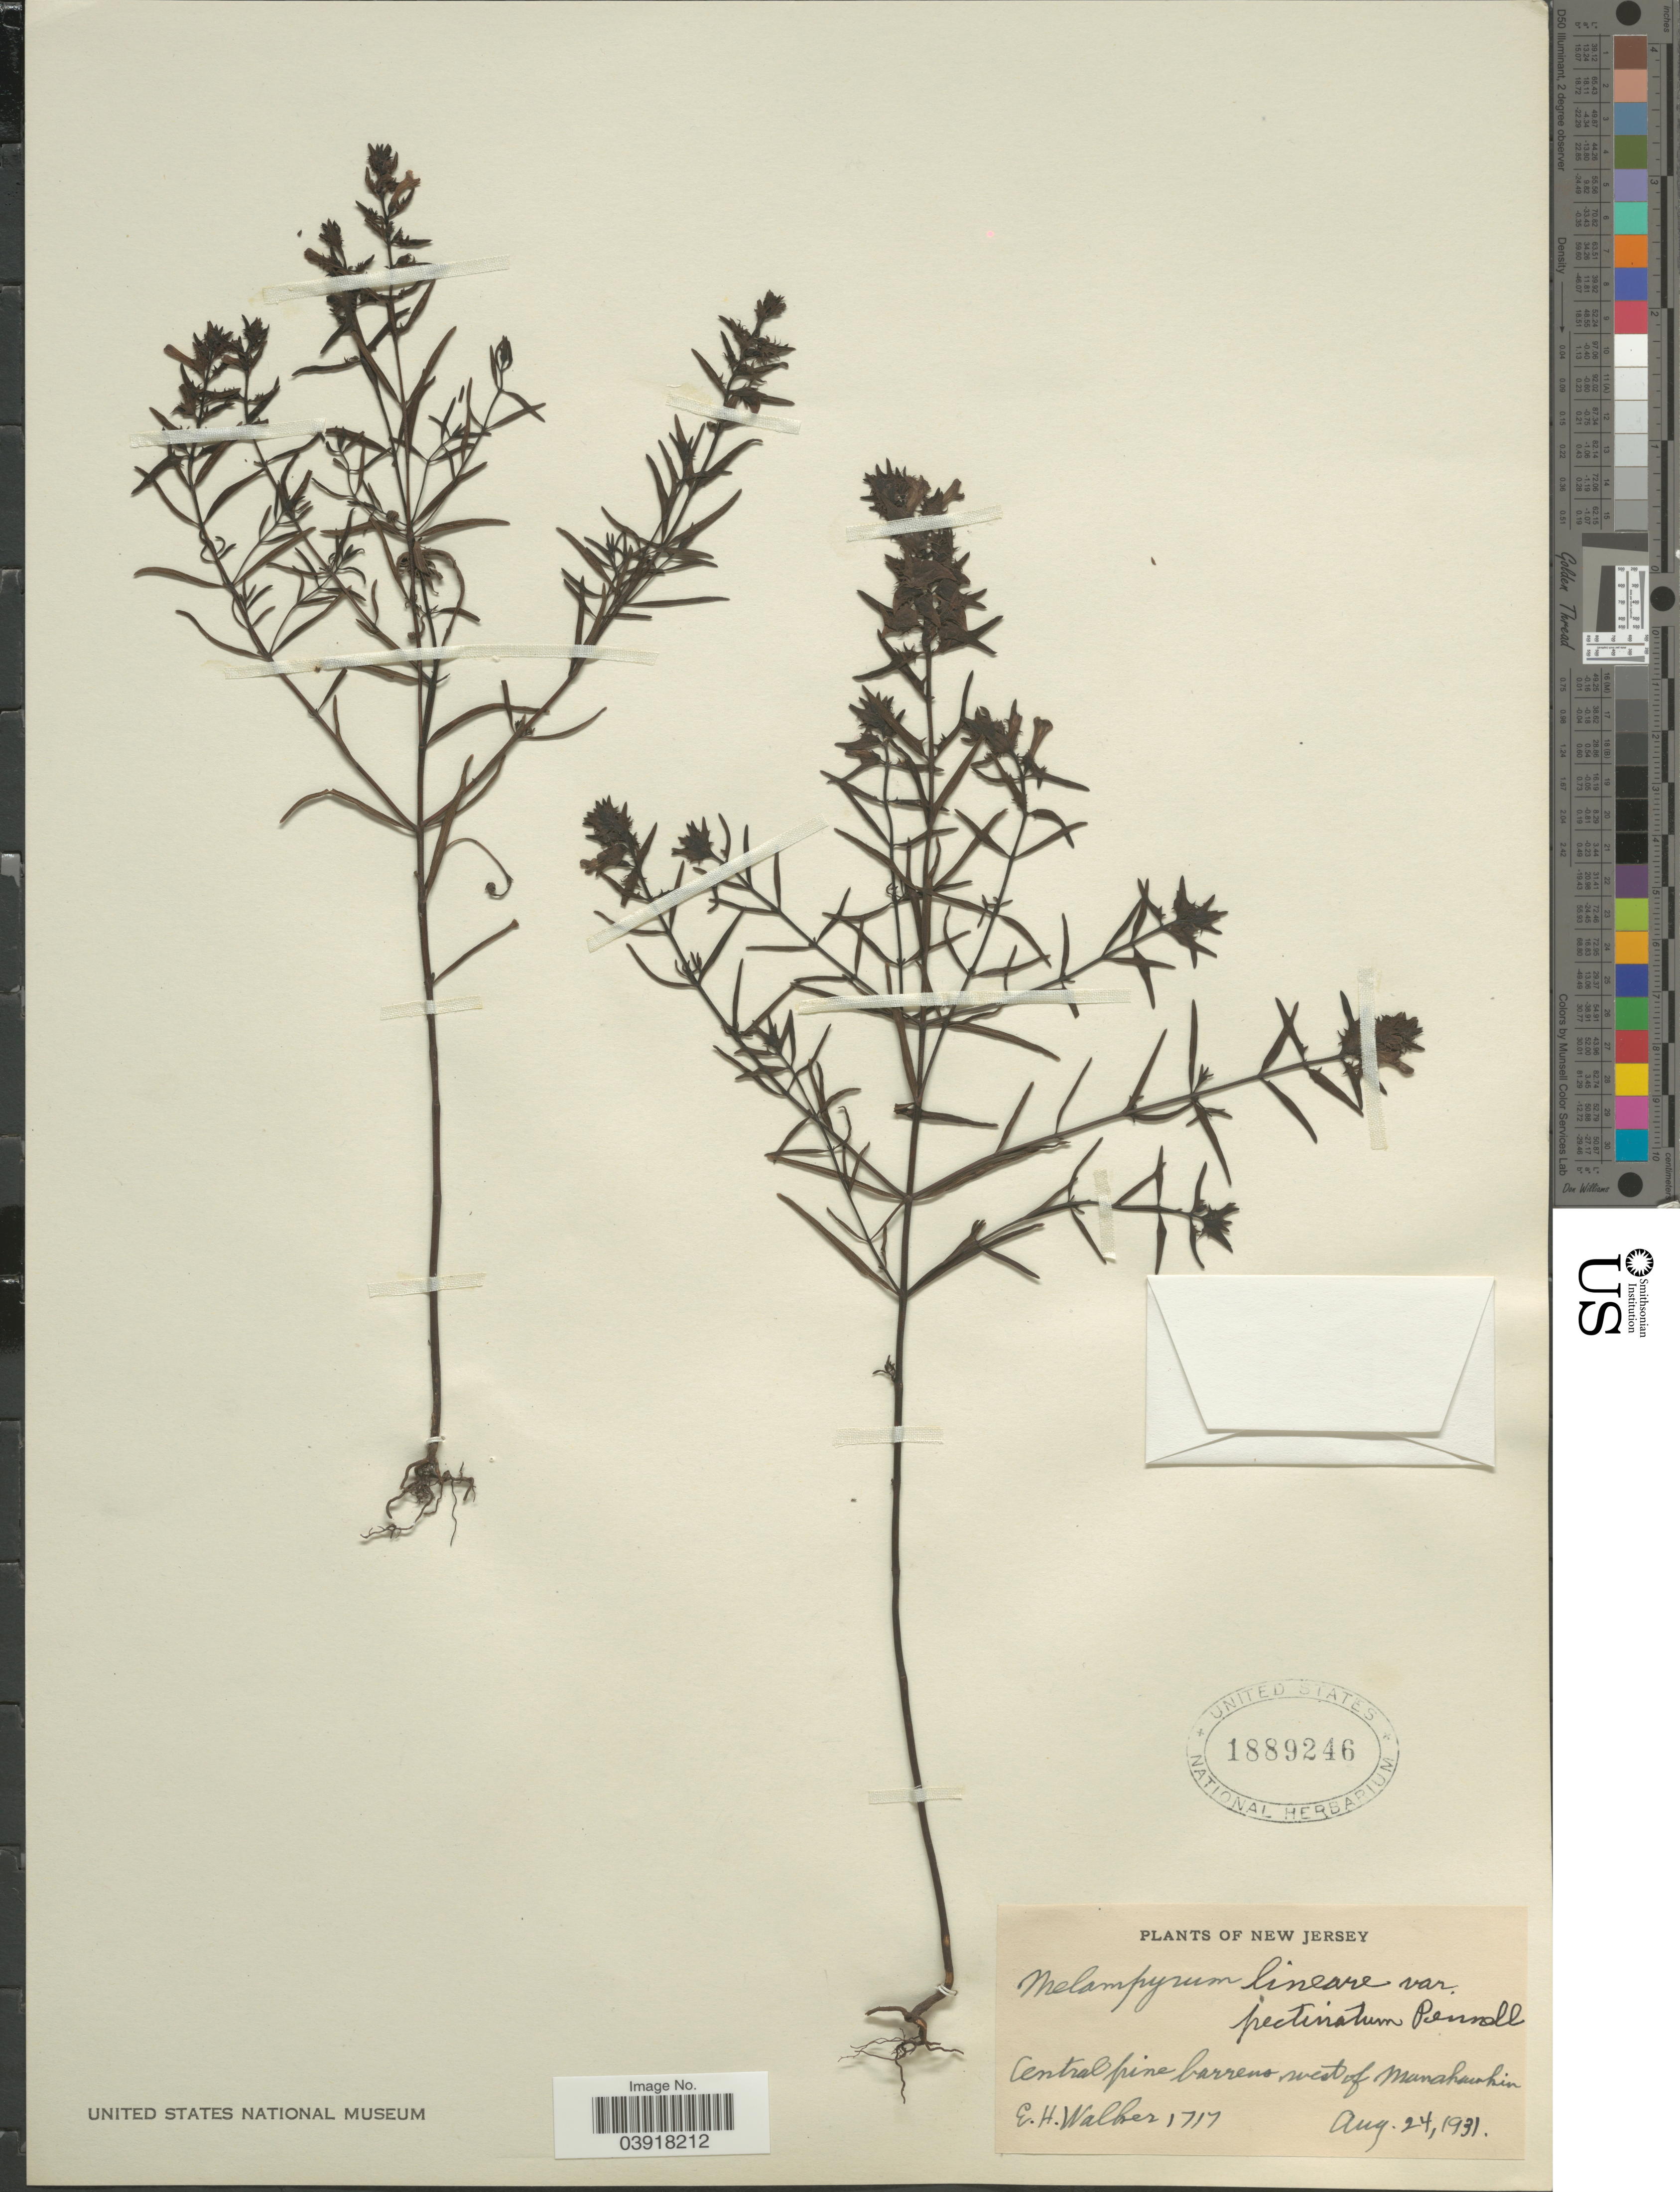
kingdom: Plantae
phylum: Tracheophyta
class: Magnoliopsida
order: Lamiales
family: Orobanchaceae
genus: Melampyrum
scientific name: Melampyrum lineare var. pectinatum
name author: (Pennell) Fernald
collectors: E. H. Walker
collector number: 1717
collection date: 1931-08-24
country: United States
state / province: New Jersey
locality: Central pine barrens, west of Manahawkin.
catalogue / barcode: US 1889246